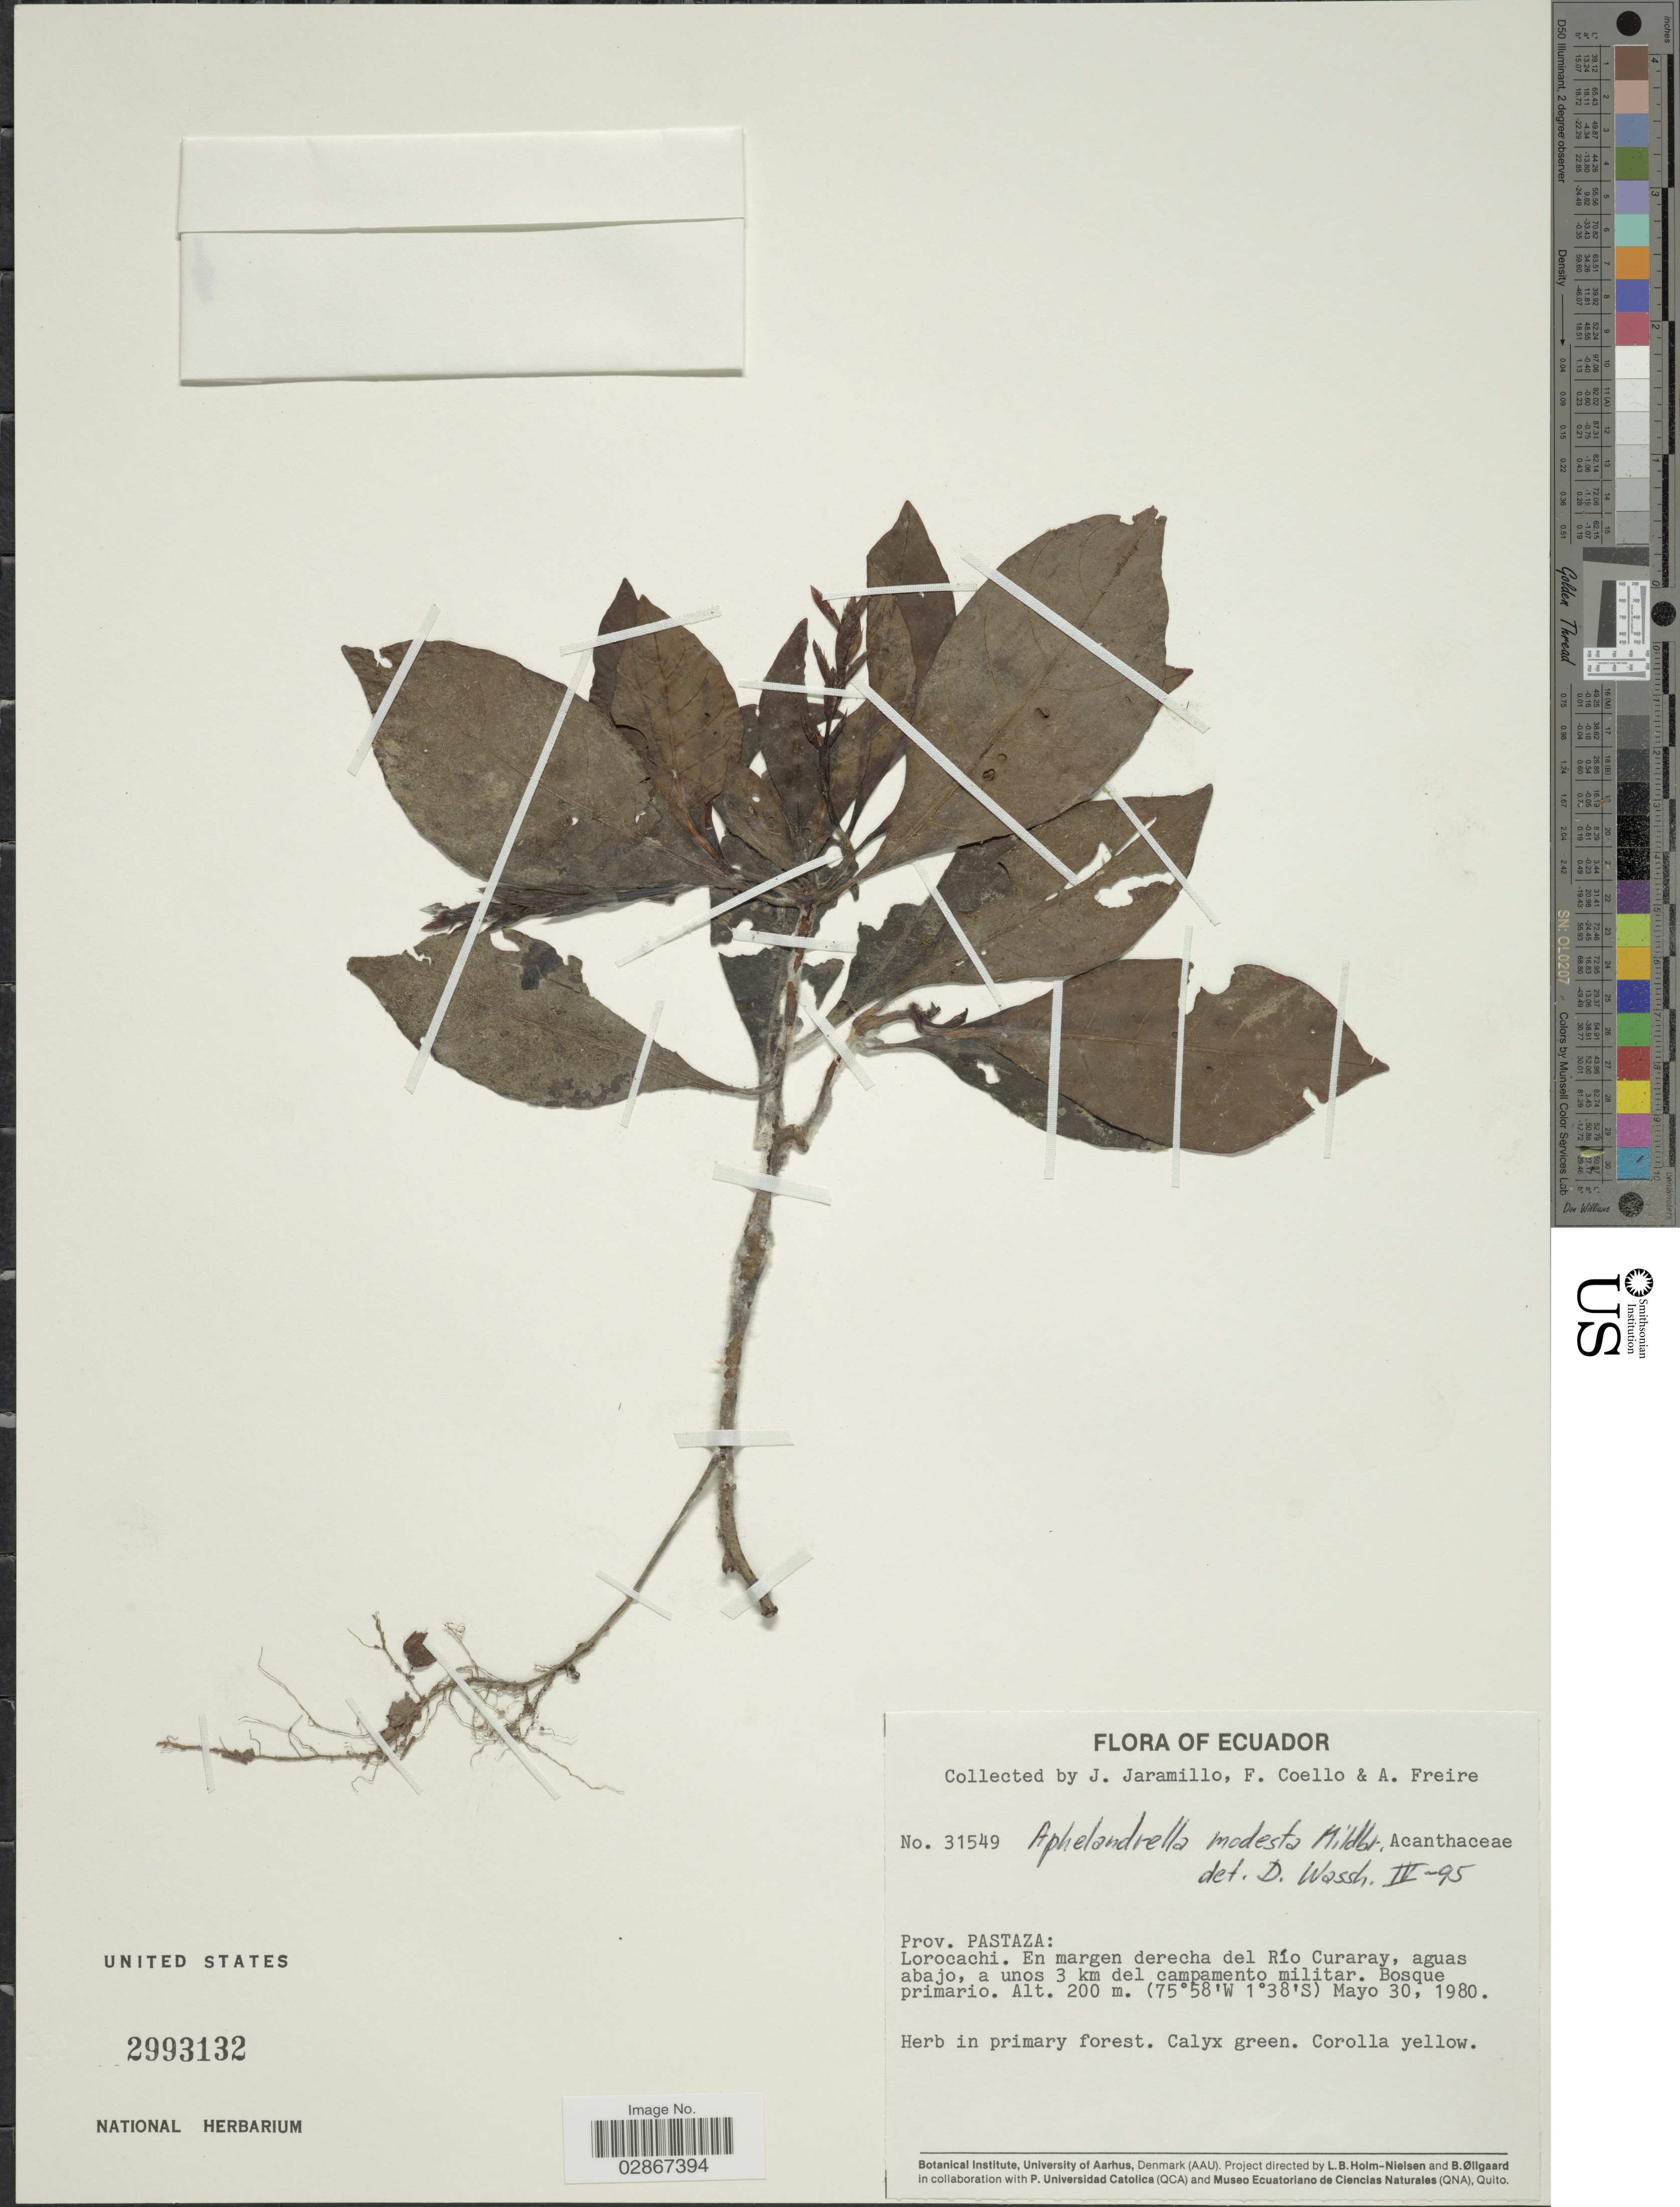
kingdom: Plantae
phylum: Tracheophyta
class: Magnoliopsida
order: Lamiales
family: Acanthaceae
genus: Aphelandra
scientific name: Aphelandra modesta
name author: (Mildbr.) Wassh.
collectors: J. Jaramillo, F. Coello & A. Freire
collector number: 31549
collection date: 1980-05-30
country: Ecuador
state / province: Pastaza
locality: Lorocachi. En margen derecha del Río Curaray, aguas abajo, a unos 3 km del campamento militair.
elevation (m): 200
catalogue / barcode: US 2993132